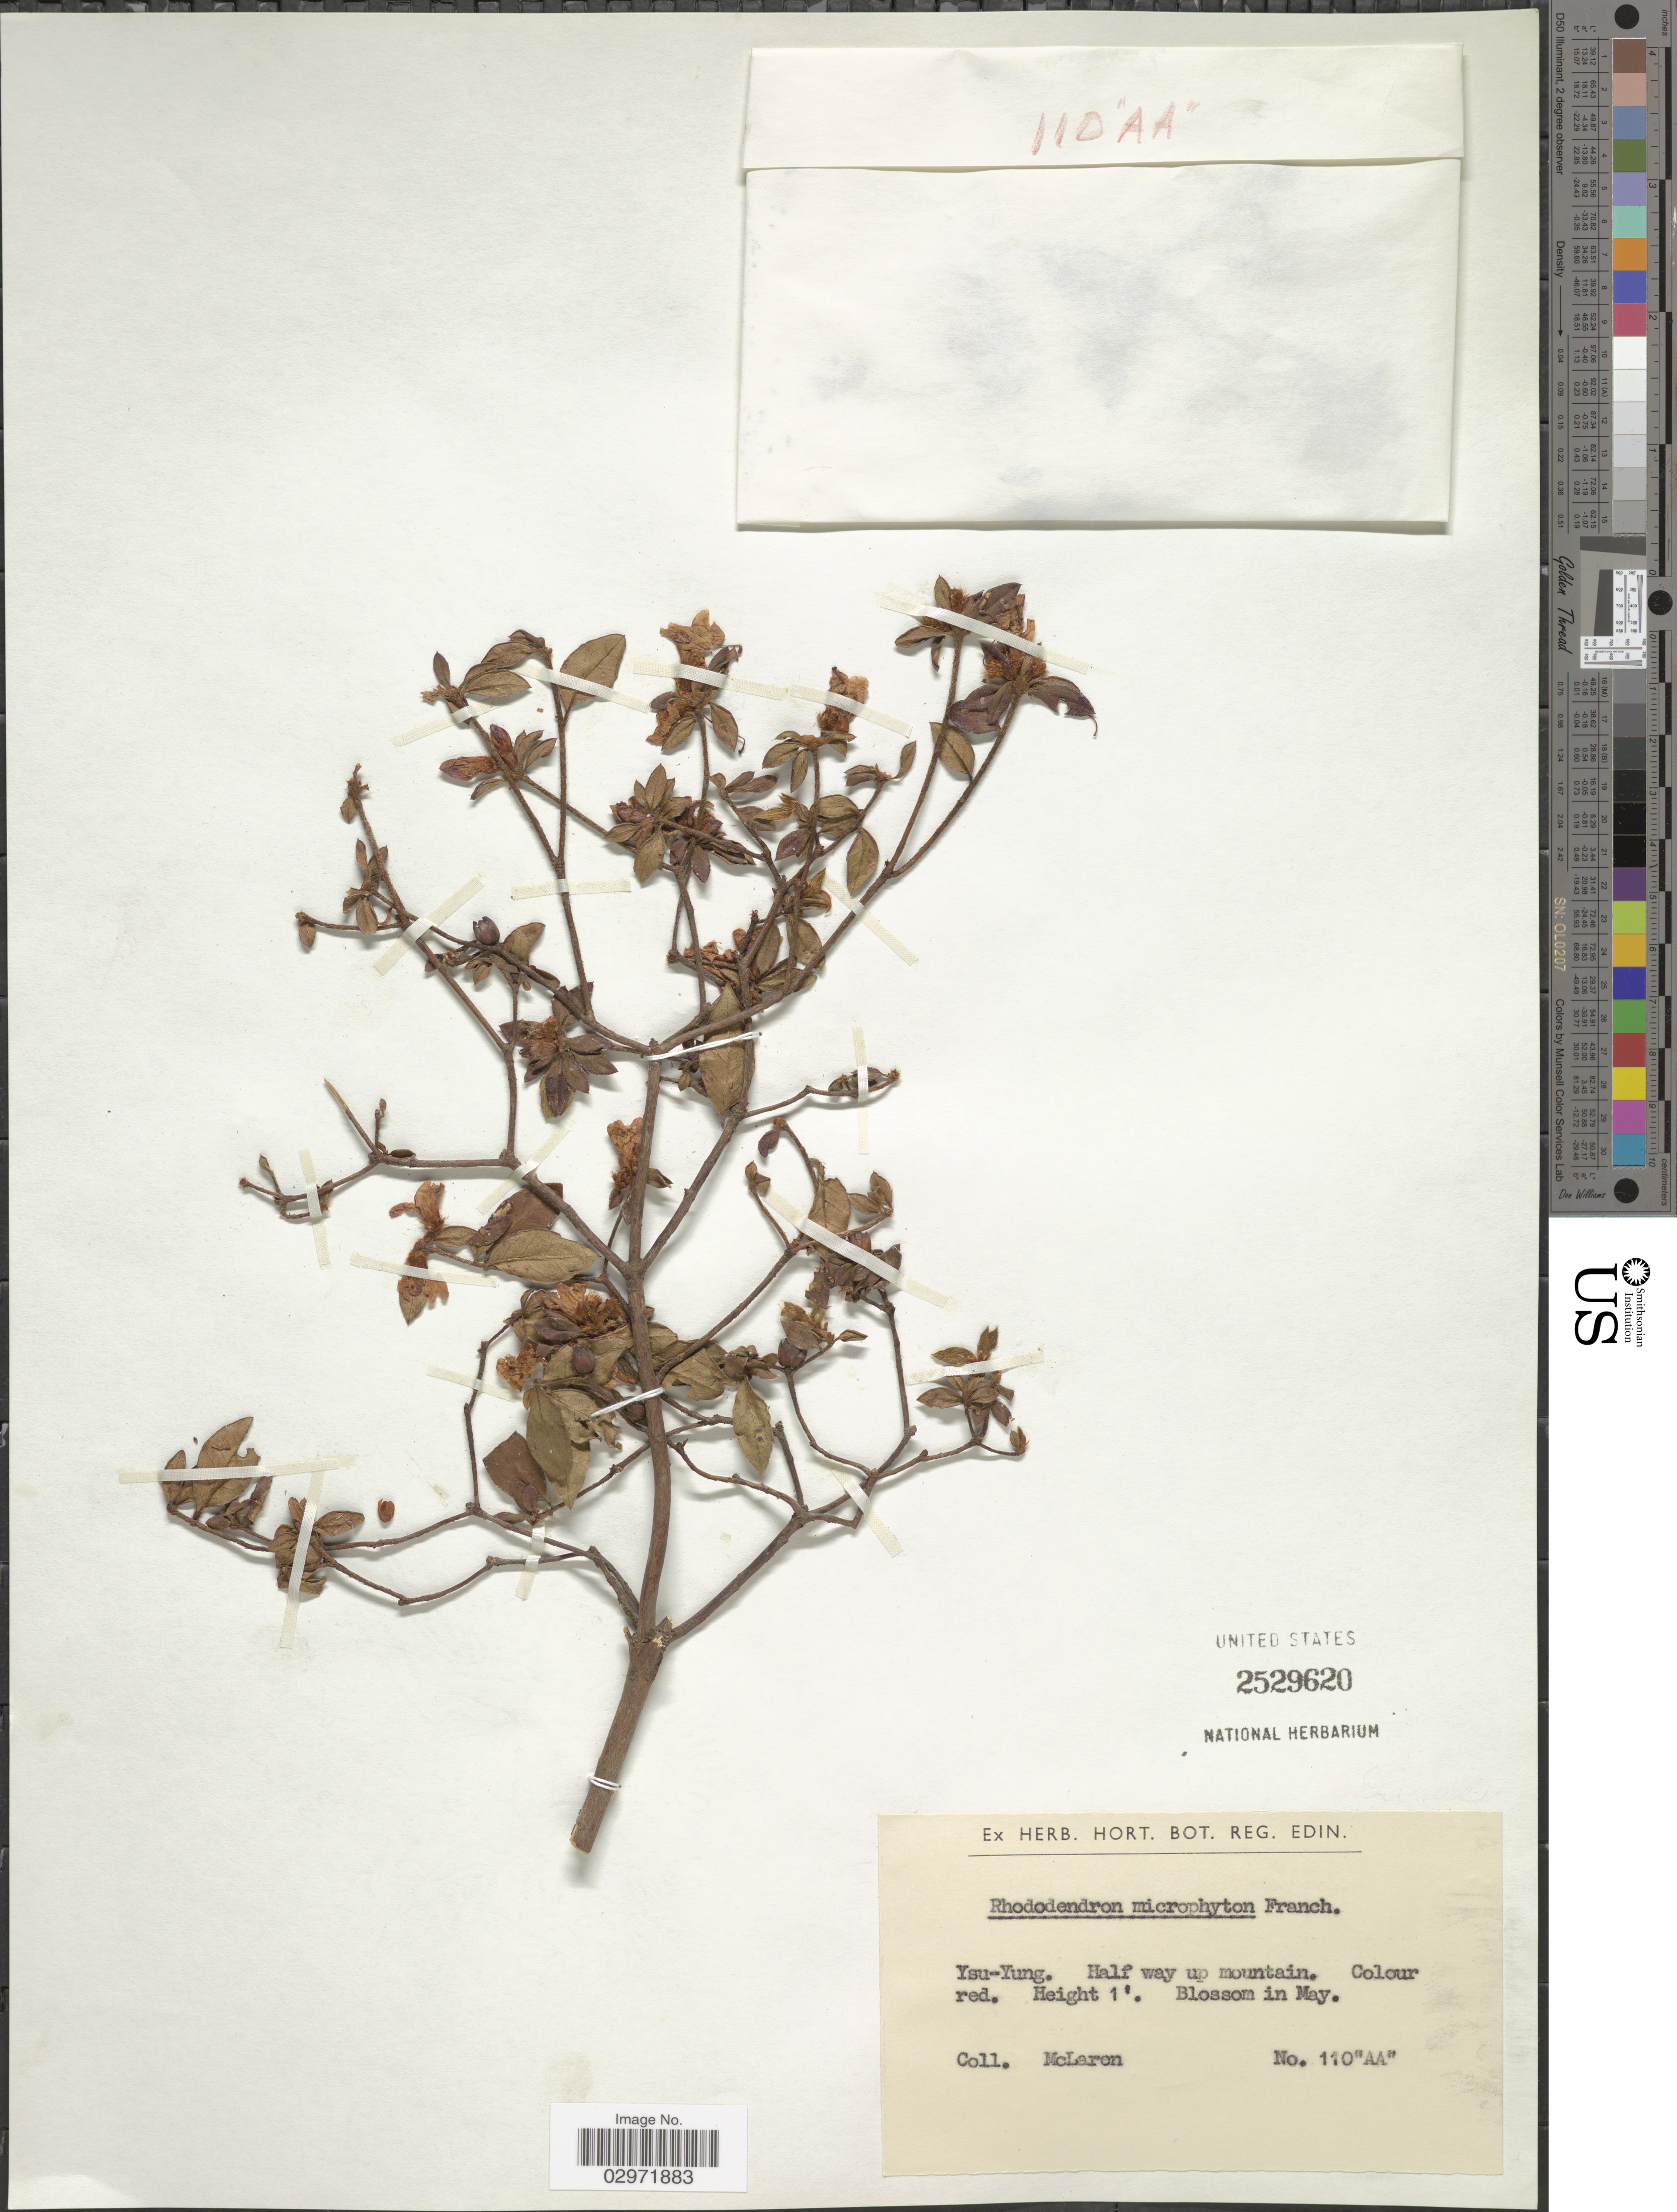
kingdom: Plantae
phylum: Tracheophyta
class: Magnoliopsida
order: Ericales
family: Ericaceae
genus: Rhododendron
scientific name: Rhododendron microphyton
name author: Franch.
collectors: McLaren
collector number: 110"AA"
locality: Ysu-Yung.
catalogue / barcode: US 2529620